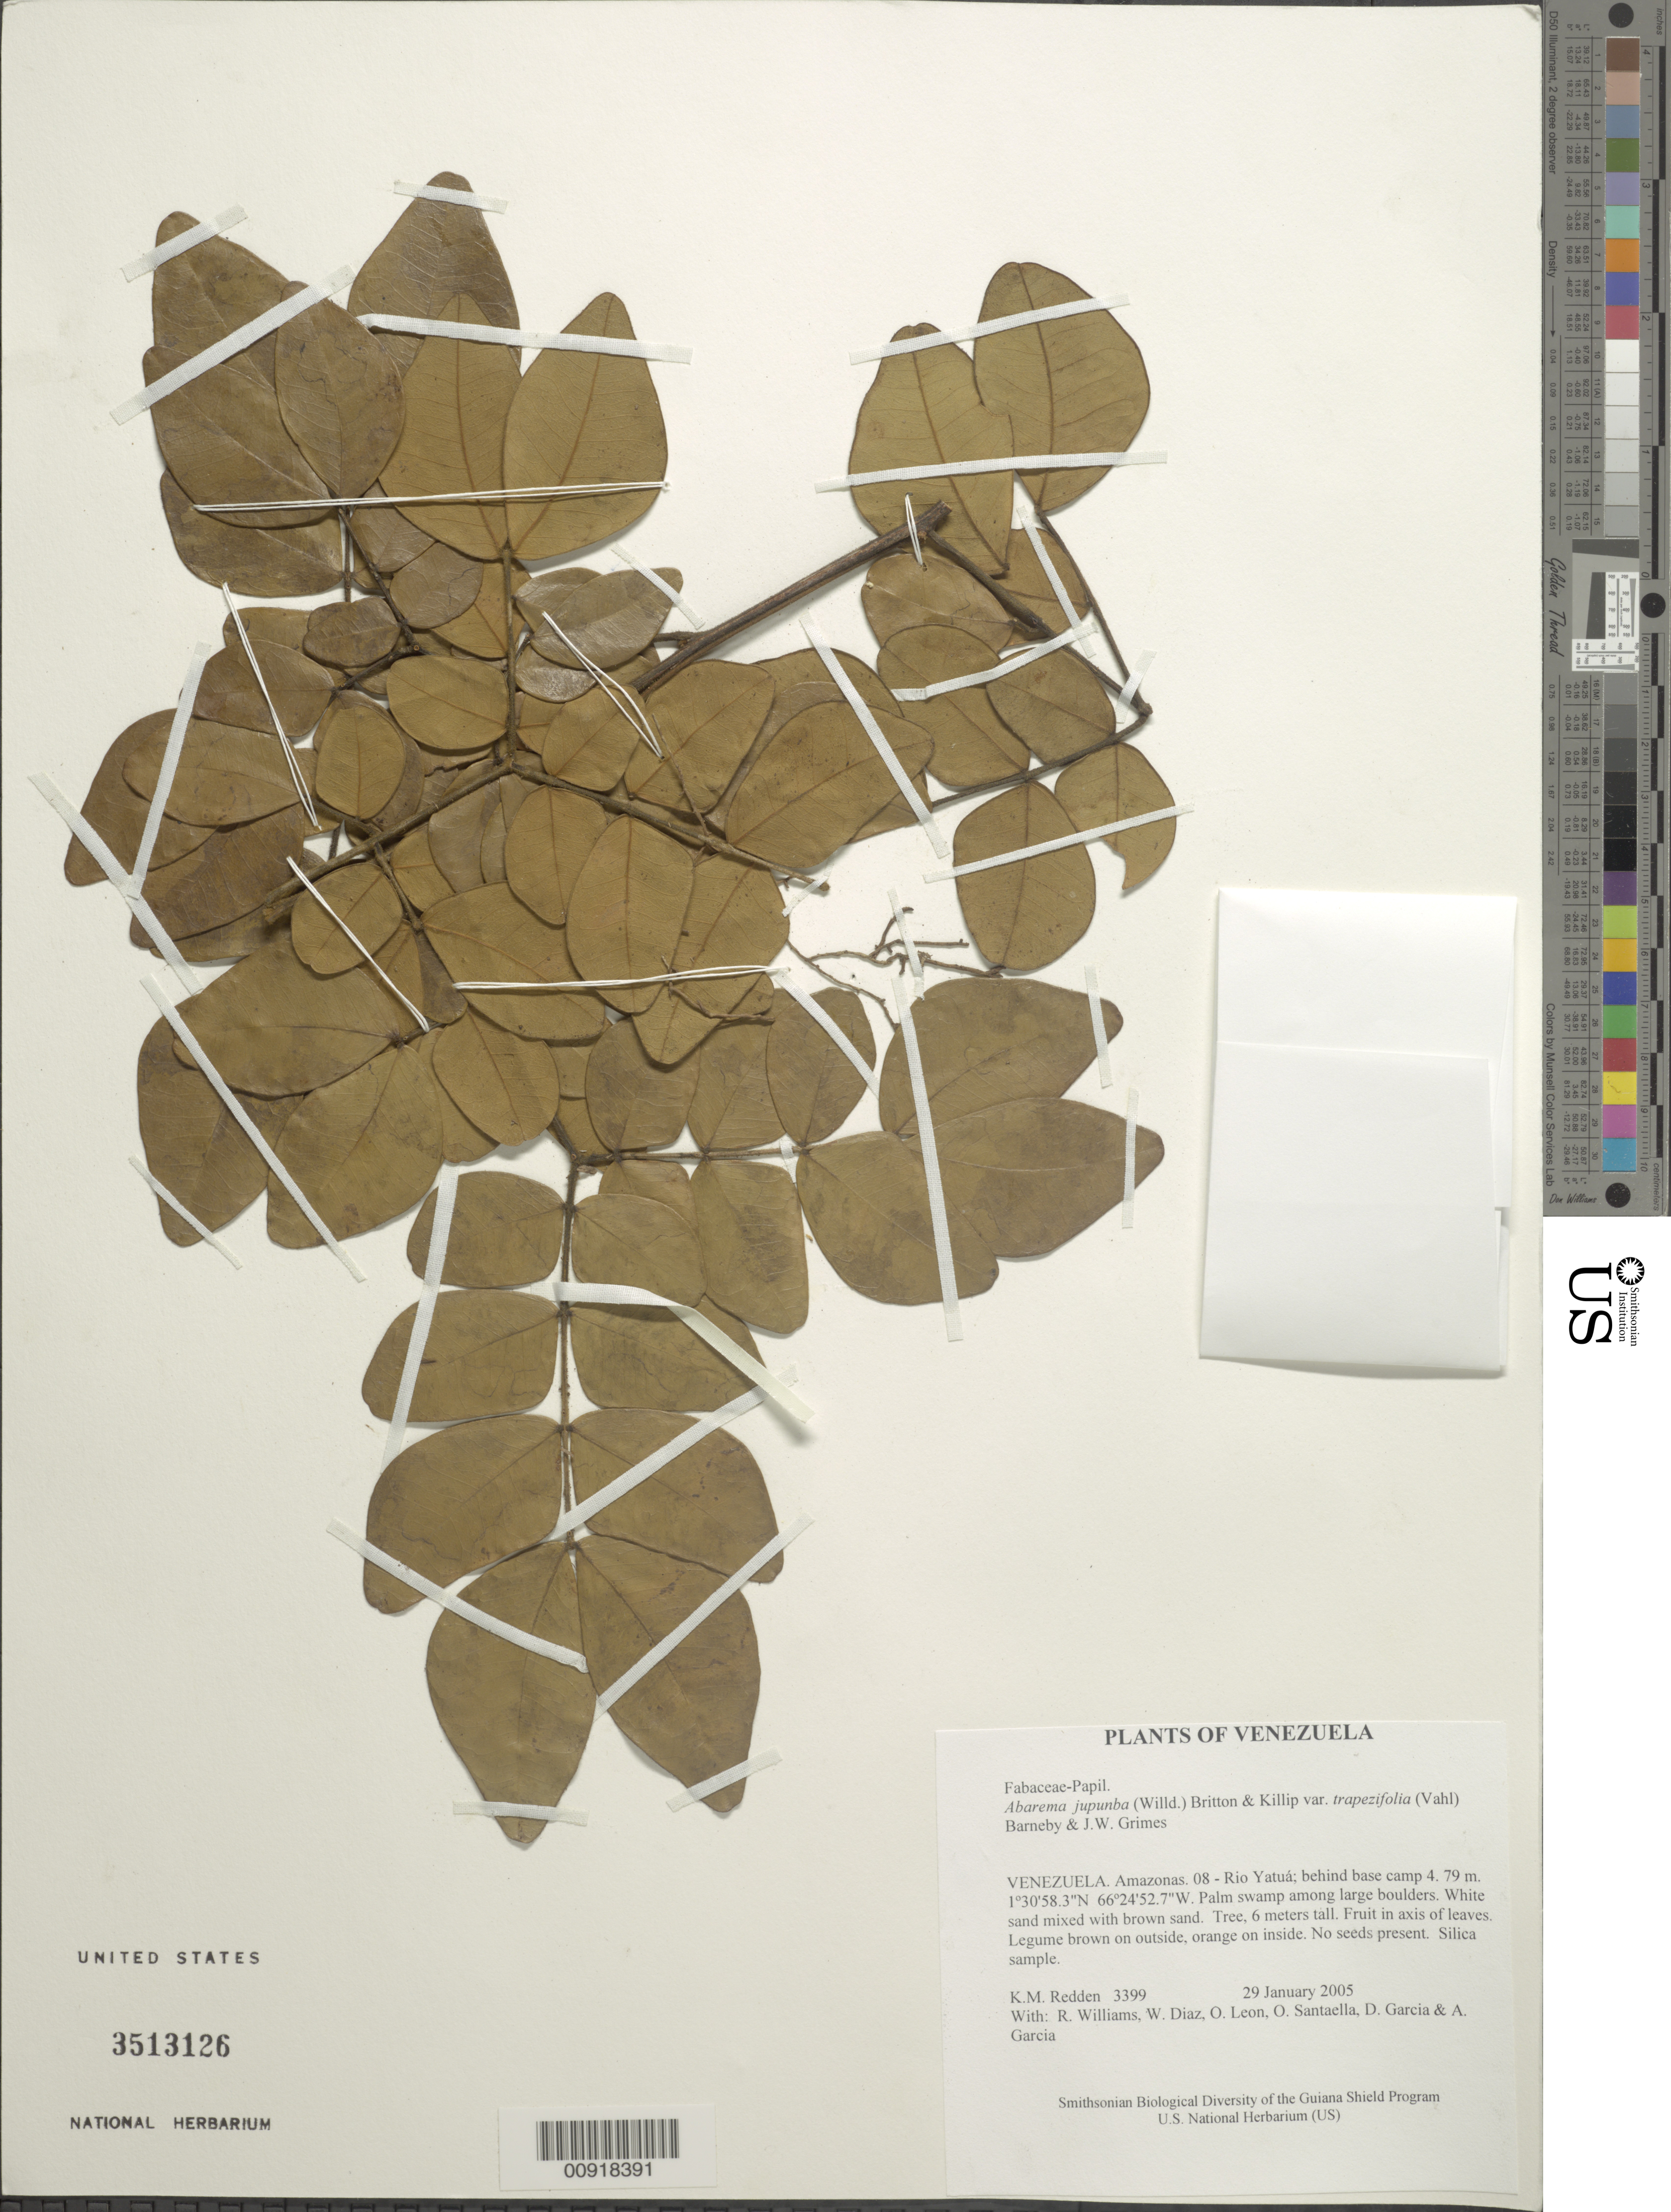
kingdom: Plantae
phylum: Tracheophyta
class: Magnoliopsida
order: Fabales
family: Fabaceae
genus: Jupunba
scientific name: Jupunba trapezifolia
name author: (Vahl) Moldenke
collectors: K. M. Redden, R. Williams, W. Díaz P., O. León, O. Santaella, D. Garcia & A. Garcia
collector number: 3399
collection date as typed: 29 January 2005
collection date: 2005-01-29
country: Venezuela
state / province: Amazonas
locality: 08 - Rio Yatuá; behind base camp 4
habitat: Palm swamp among large boulders. White sand mixed with brown sand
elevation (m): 79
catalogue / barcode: US 3513126